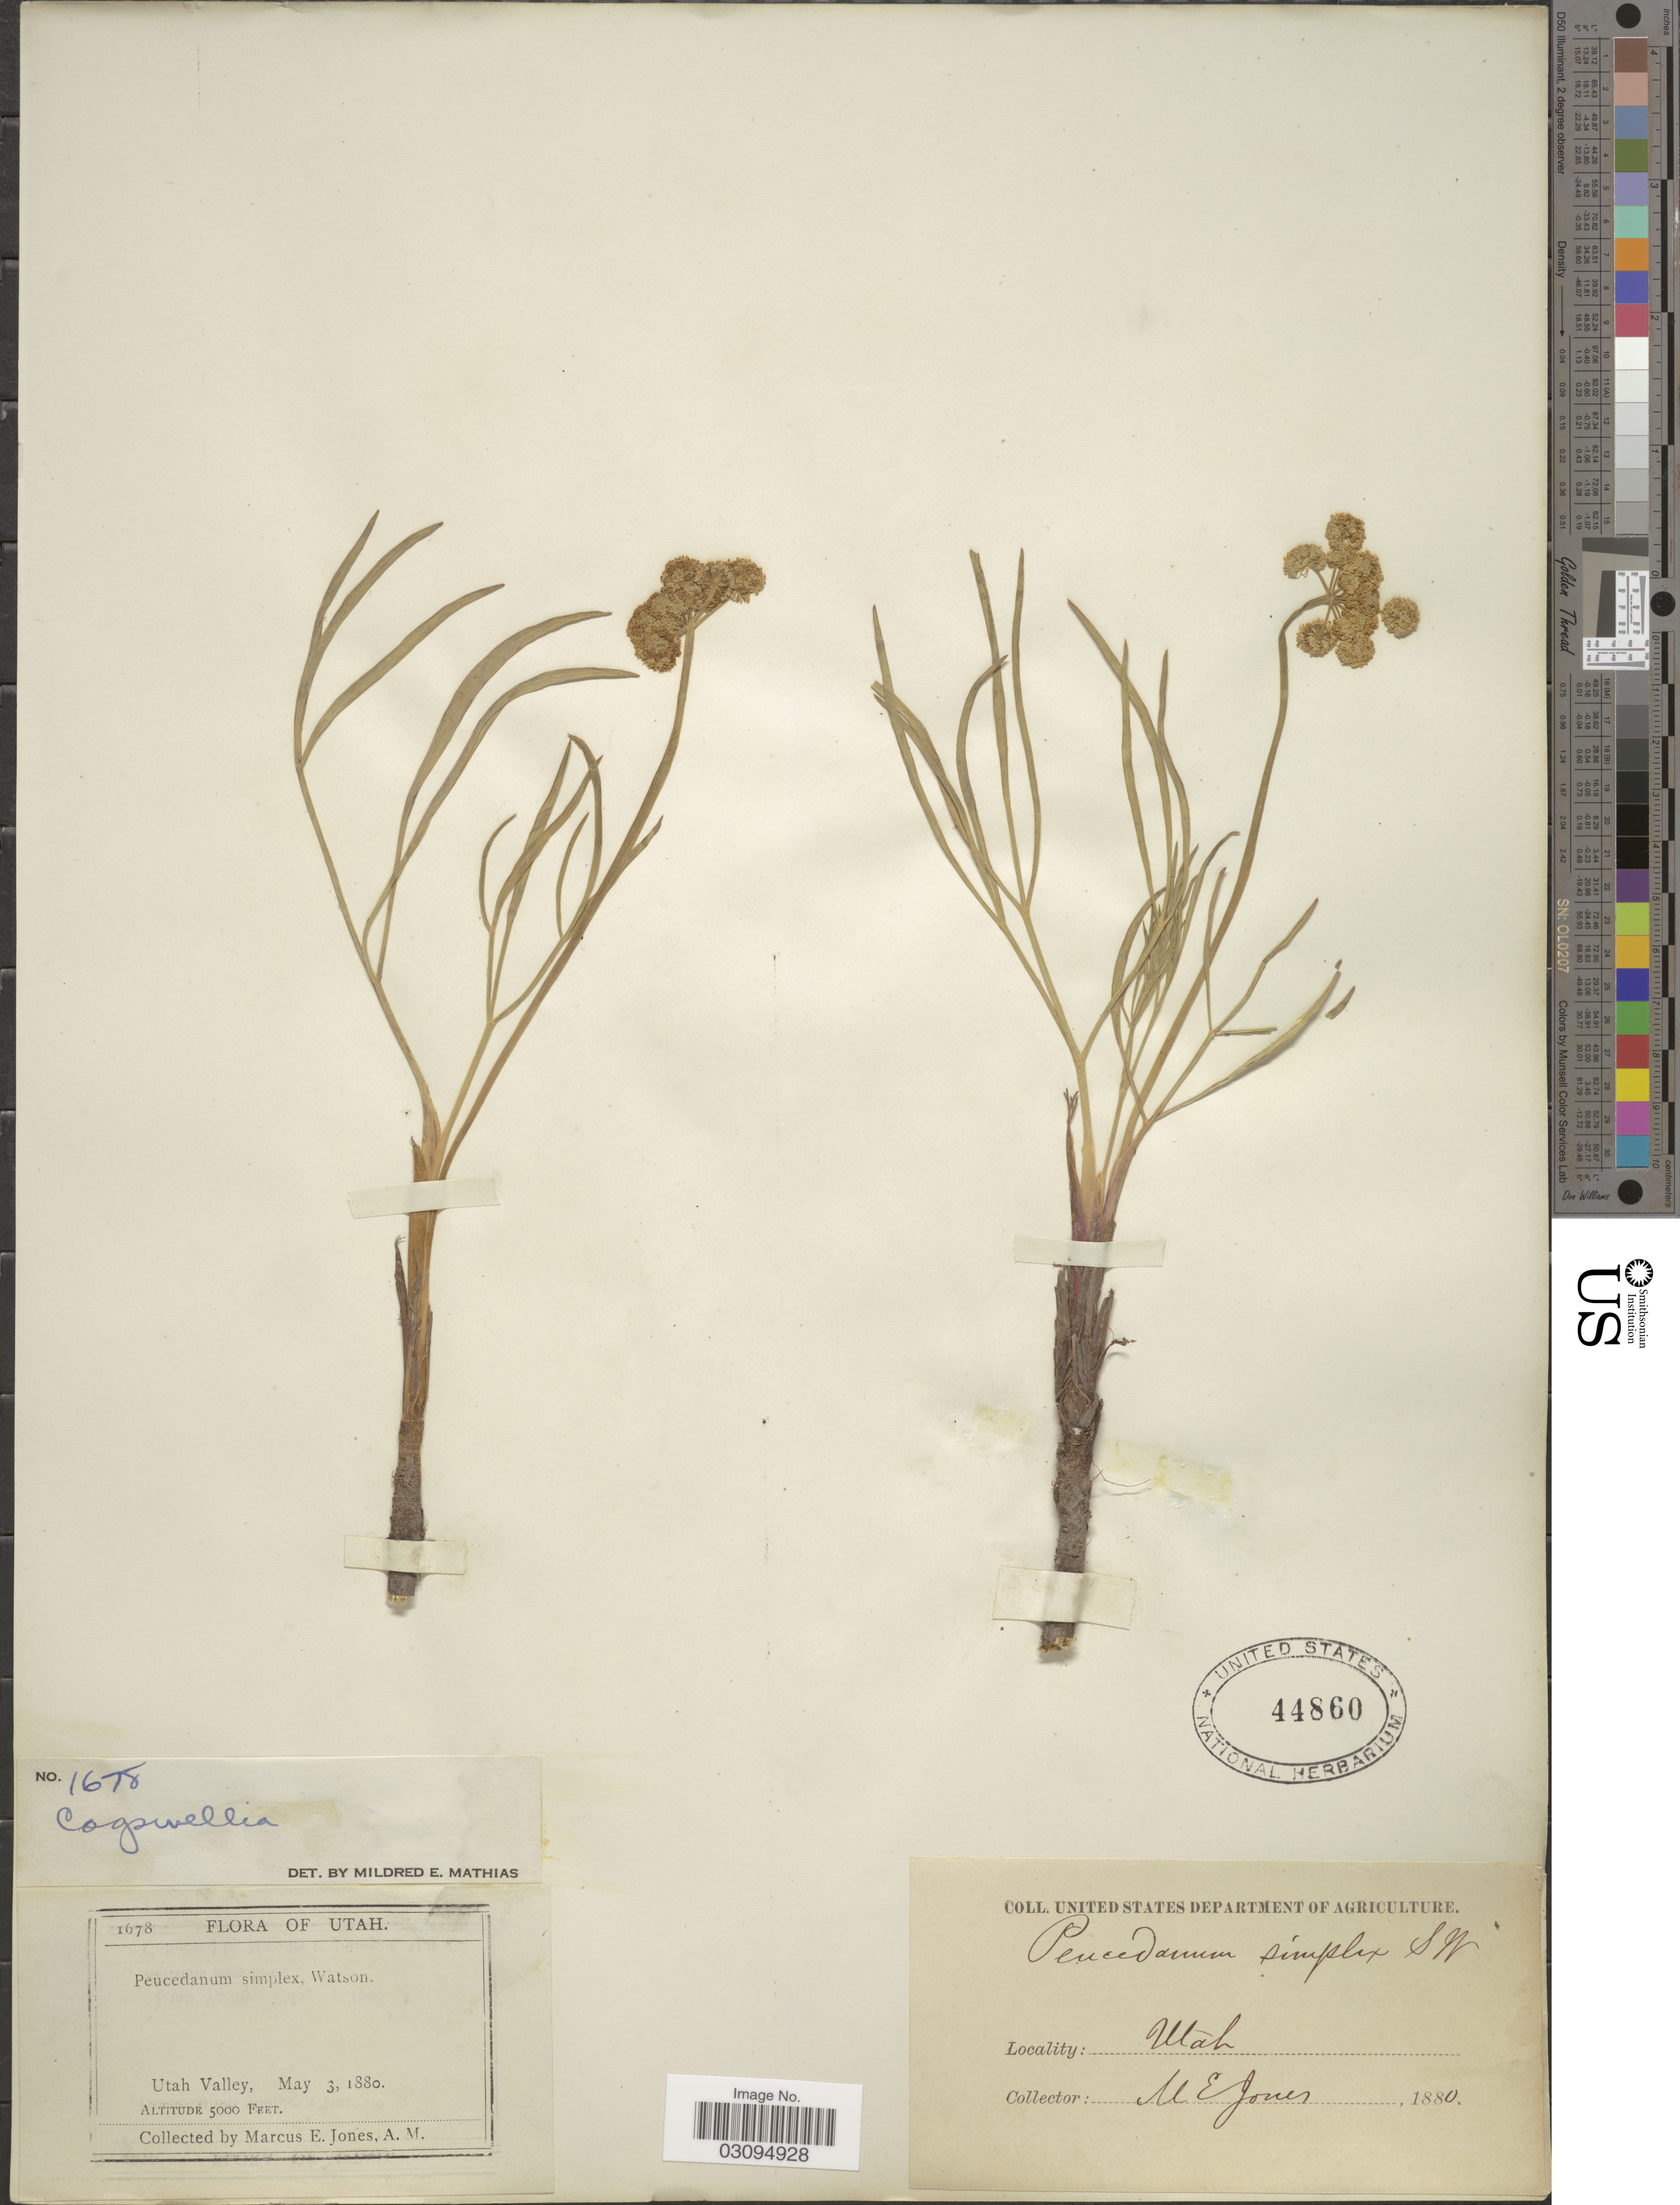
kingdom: Plantae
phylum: Tracheophyta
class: Magnoliopsida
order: Apiales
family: Apiaceae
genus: Lomatium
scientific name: Lomatium platycarpum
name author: (Torr.) J.M. Coult. & Rose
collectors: M. E. Jones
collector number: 1678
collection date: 1880-05-03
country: United States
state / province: Utah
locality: Utah Valley.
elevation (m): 1524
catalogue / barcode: US 44860